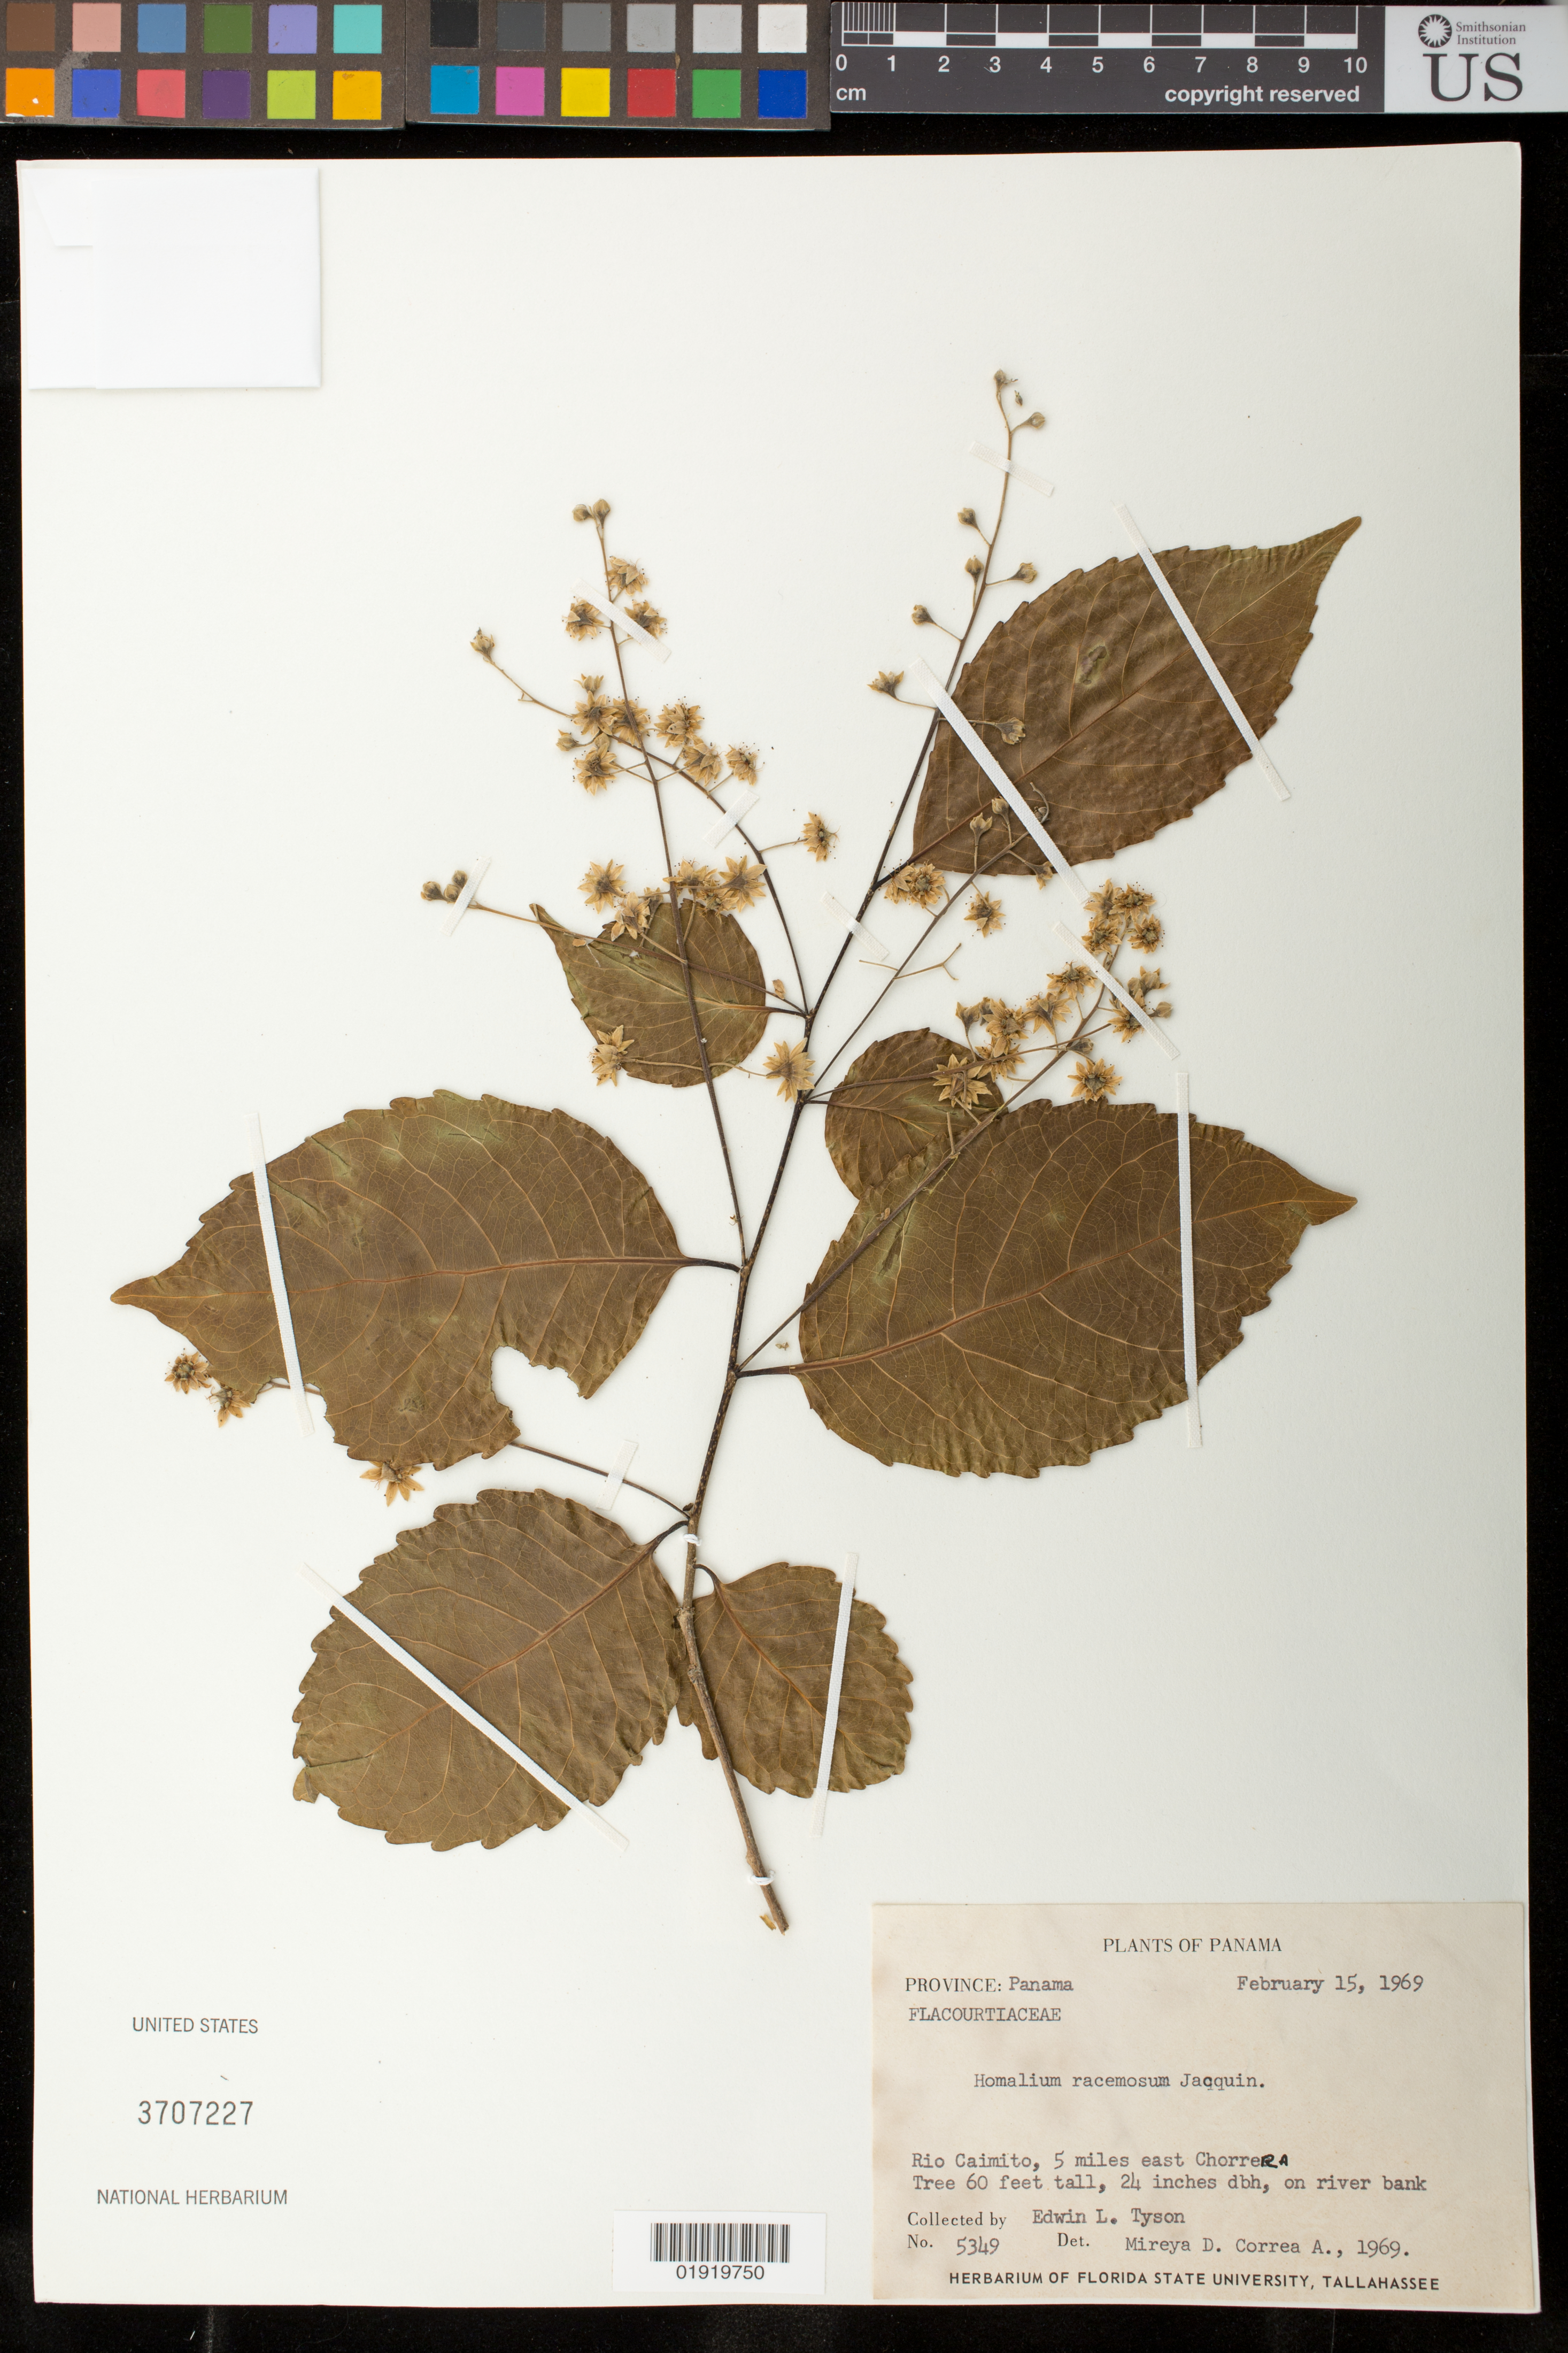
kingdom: Plantae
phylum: Tracheophyta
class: Magnoliopsida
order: Malpighiales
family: Salicaceae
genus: Homalium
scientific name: Homalium racemosum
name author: Jacq.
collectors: E. L. Tyson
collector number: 5349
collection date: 1969-02-15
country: Panama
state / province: Panamá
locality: Province: Panama. Rio Caimito, 5 miles east Chorrera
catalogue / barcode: US 3707227